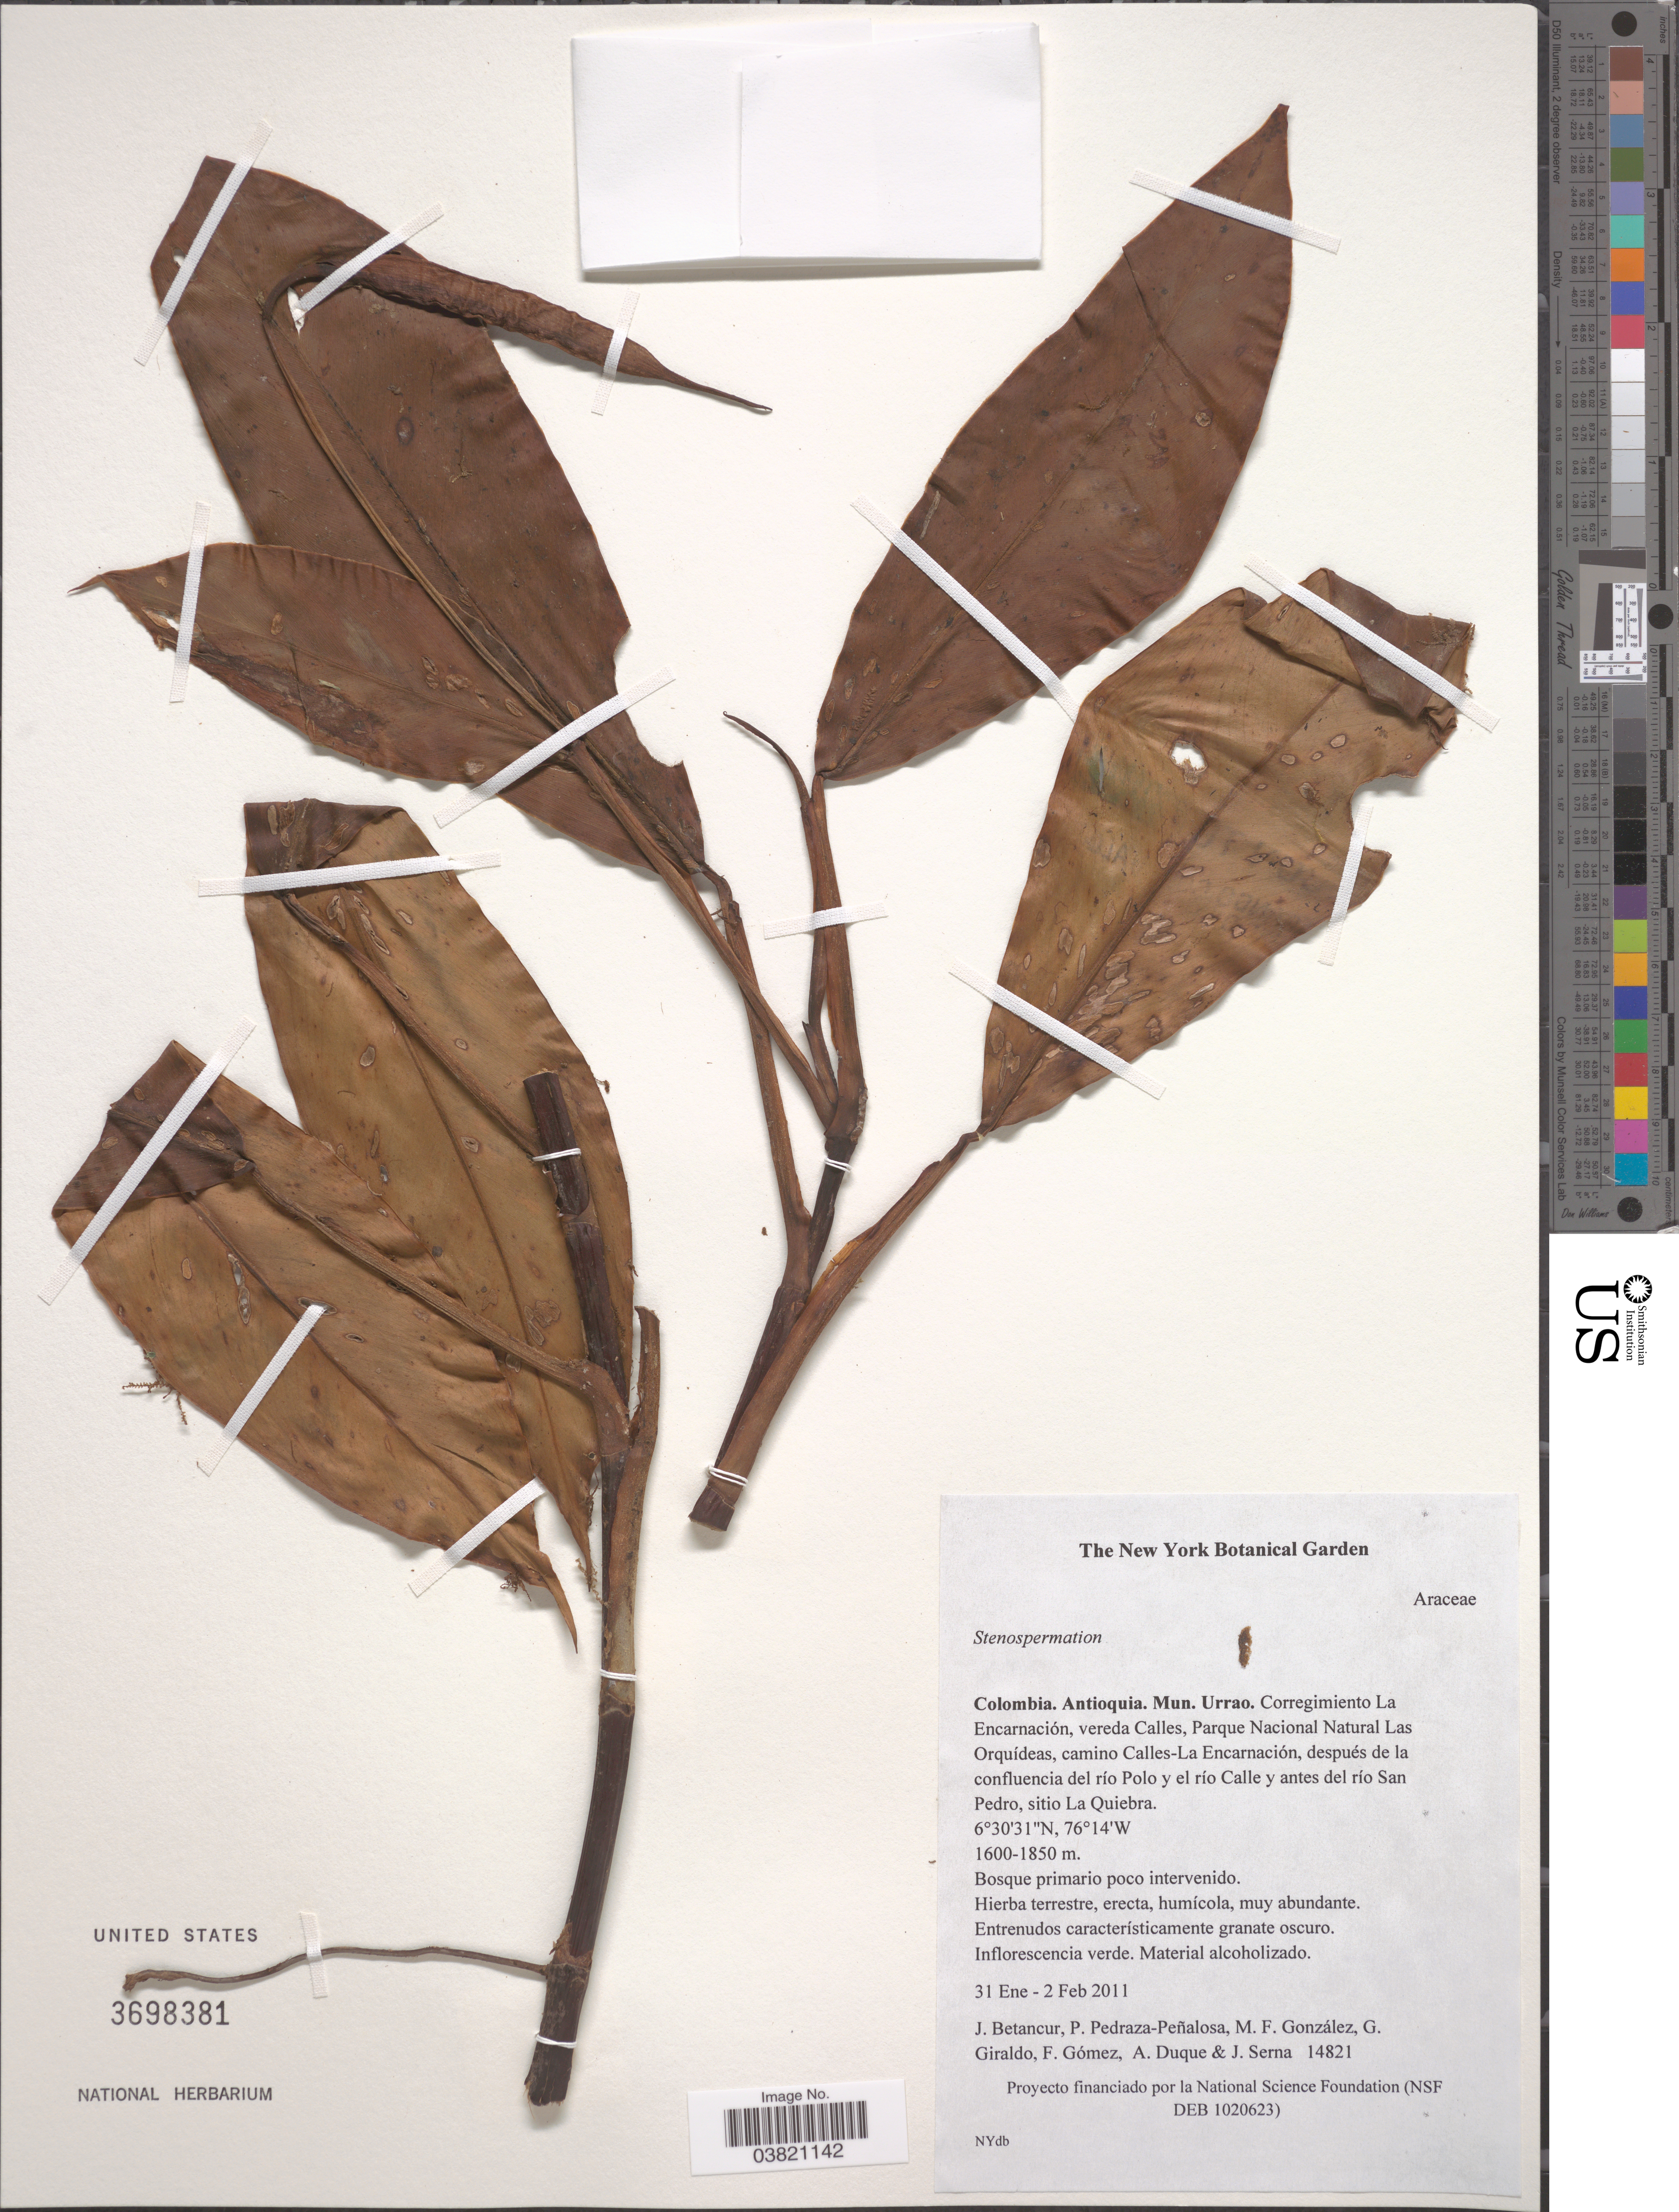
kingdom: Plantae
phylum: Tracheophyta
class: Liliopsida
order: Alismatales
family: Araceae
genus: Stenospermation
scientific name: Stenospermation sp.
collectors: J. Betancur, P. Pedraza-Peñalosa, M. Gonzalez, G. Giraldo & et al.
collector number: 14821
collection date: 2011-01-31/2011-02-02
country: Colombia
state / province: Antioquia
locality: Mun Urrao. Corregimiento La Encarnación, vereda Calles, Parque Nacional Natural Las Orquídeas, camino Calles-La Encarnación, después de la confluencia del río Polo y el río Calle y antes del río San Pedro, sitio La Quiebra.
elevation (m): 1600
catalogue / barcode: US 3698381